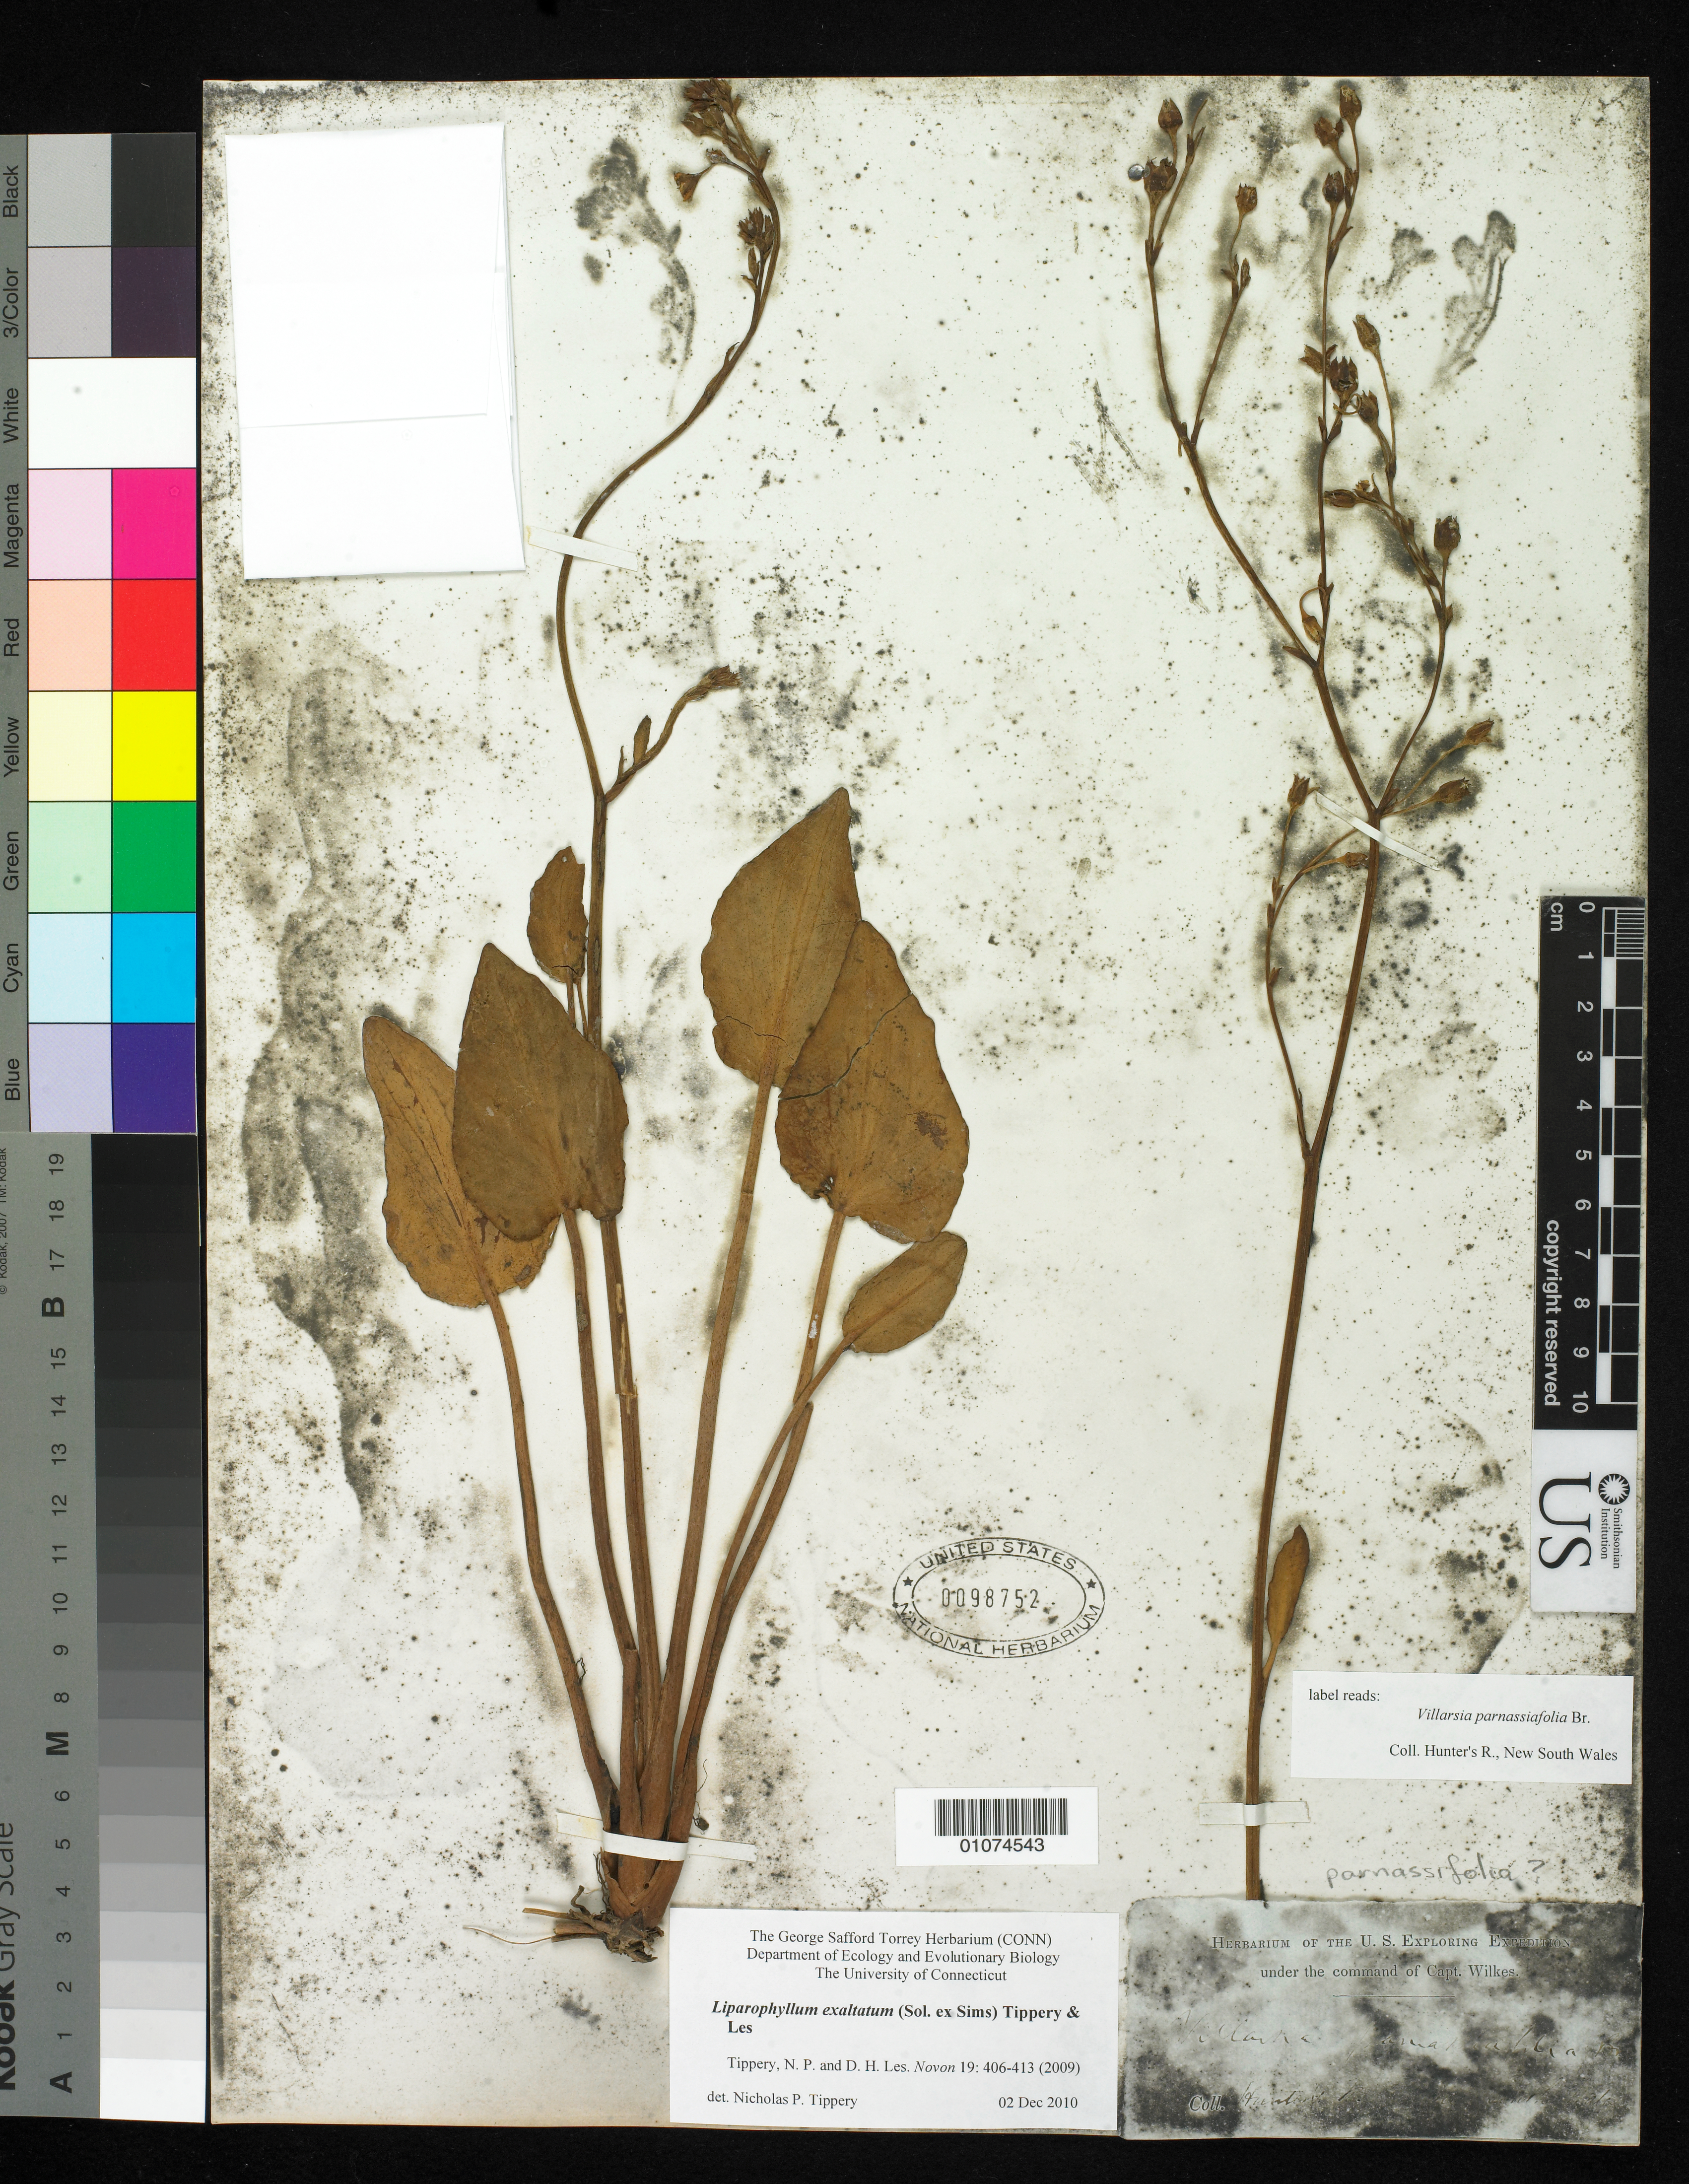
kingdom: Plantae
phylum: Tracheophyta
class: Magnoliopsida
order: Asterales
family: Menyanthaceae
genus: Liparophyllum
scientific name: Liparophyllum exaltatum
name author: (Sol. ex Sims) Tippery & Les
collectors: Wilkes Explor. Exped.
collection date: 1838/1842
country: Australia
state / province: New South Wales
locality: Hunter's River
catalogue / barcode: US 98752